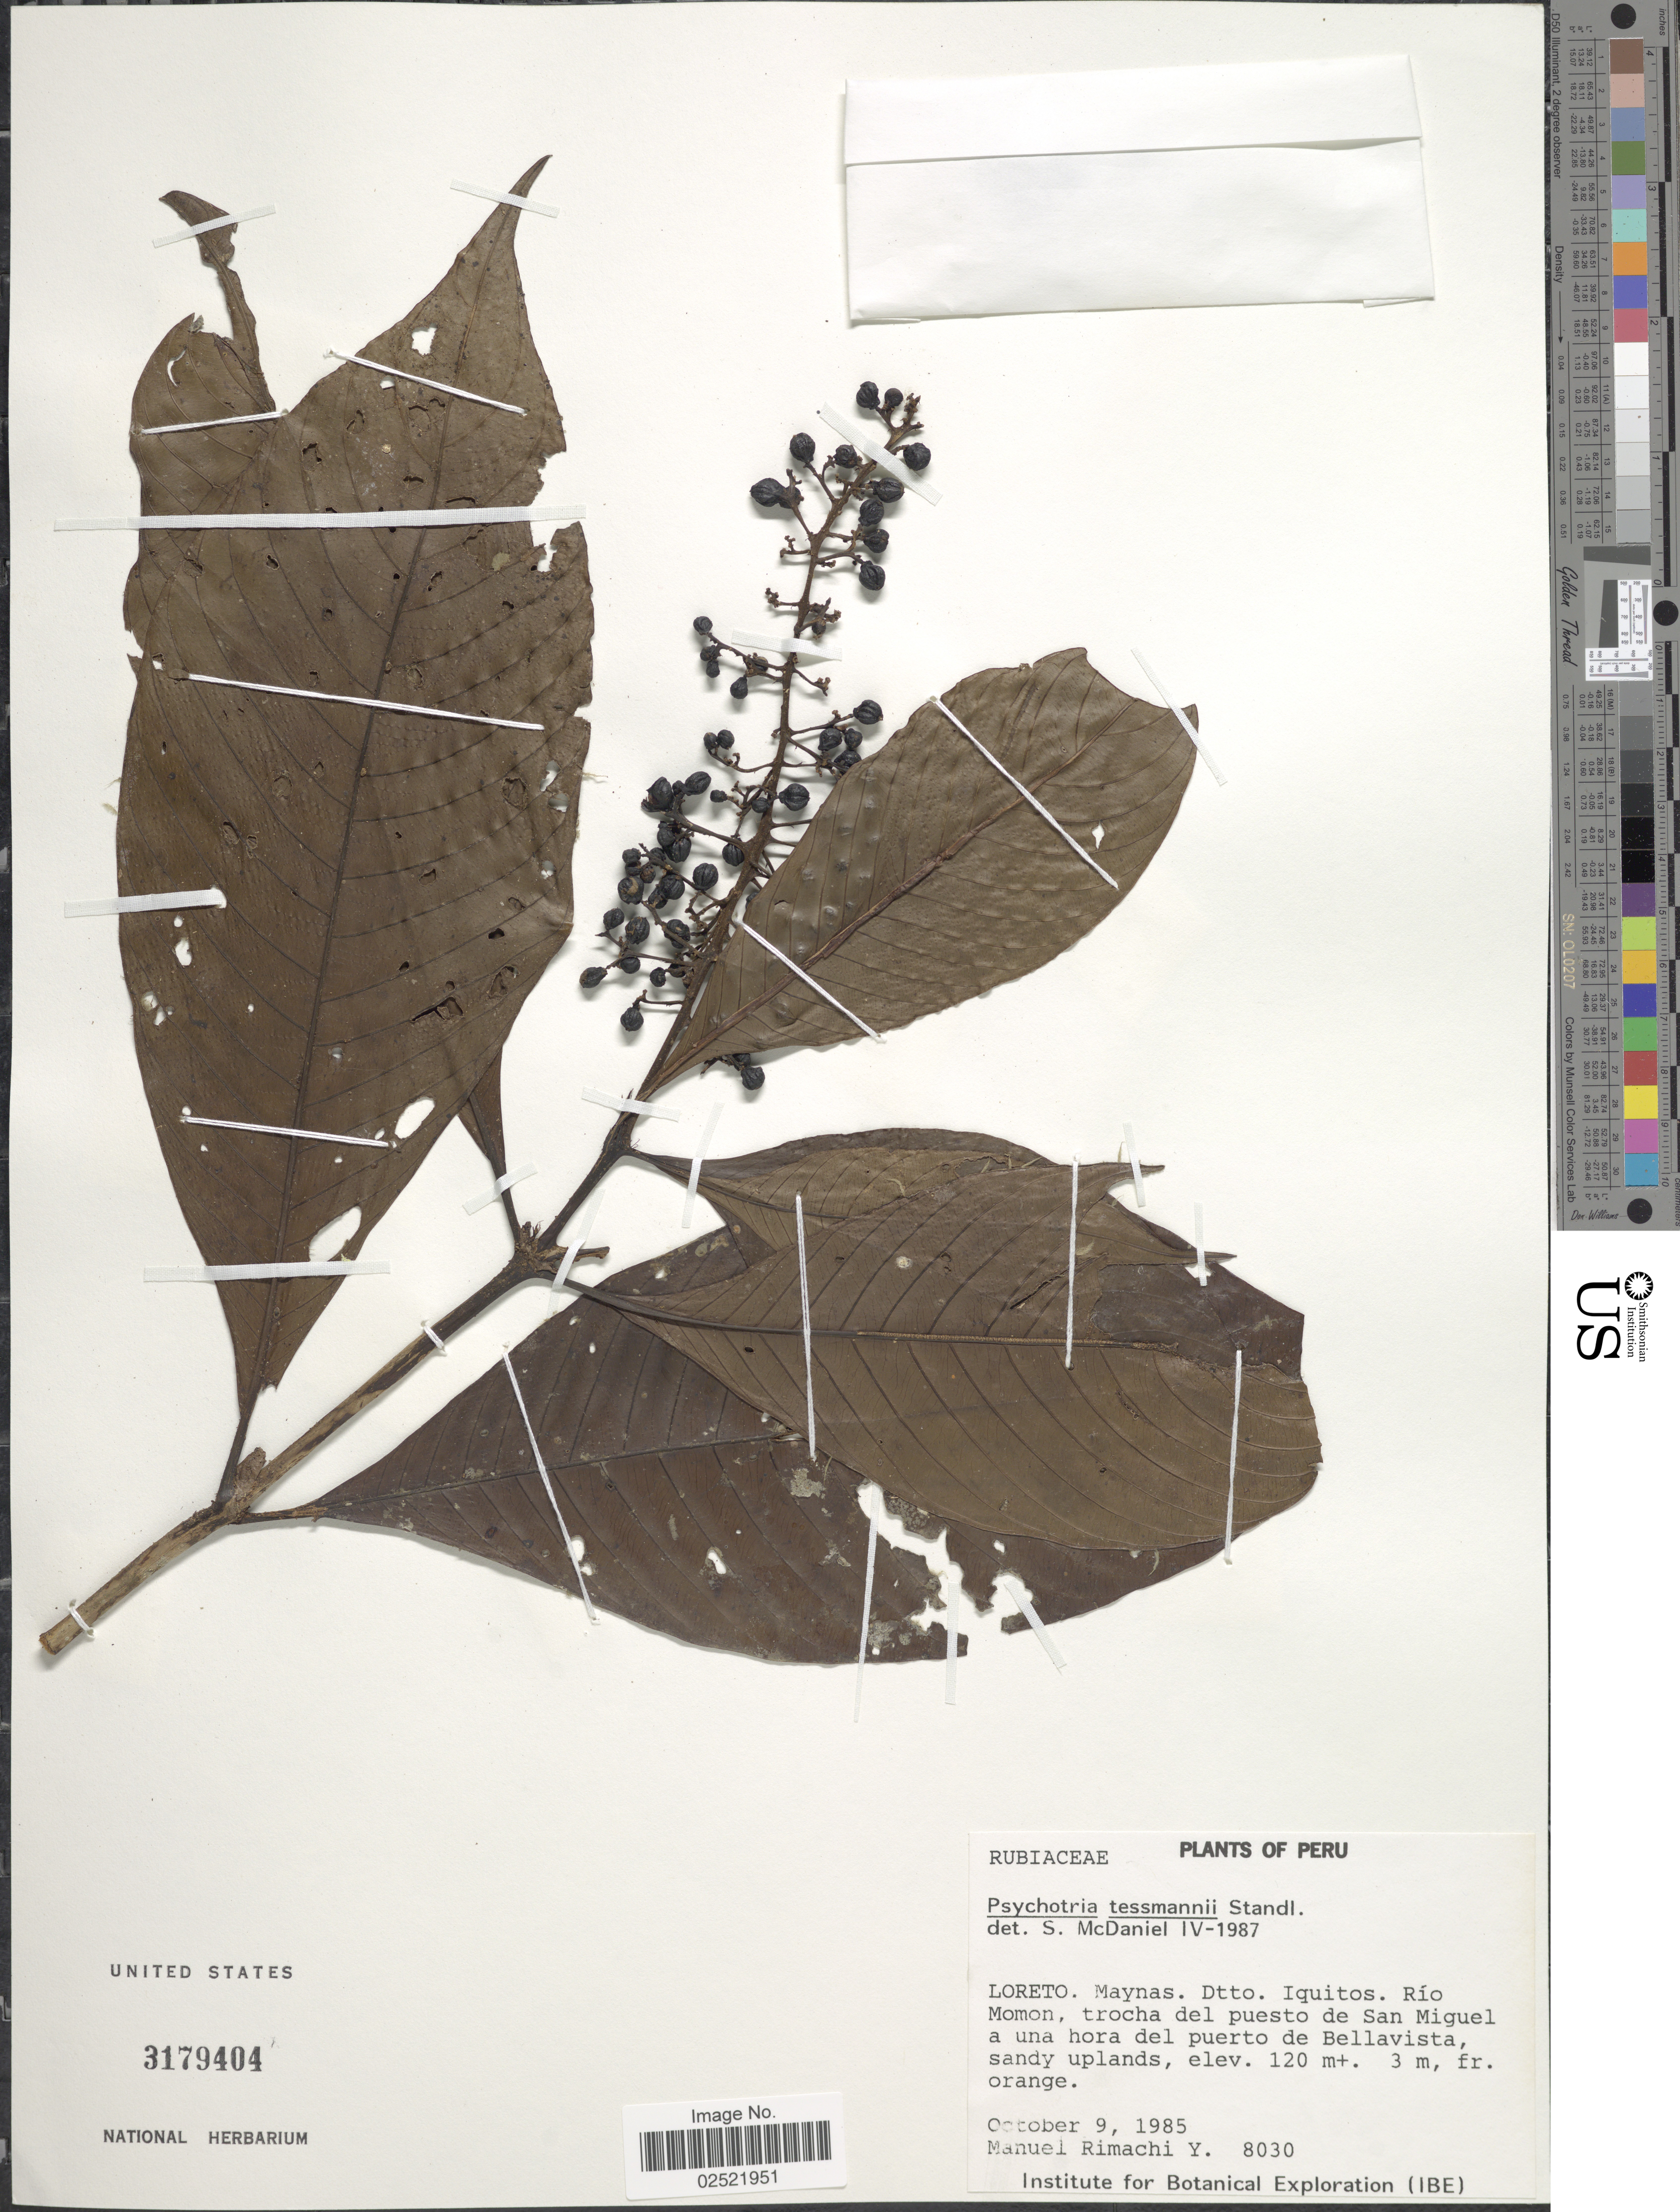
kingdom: Plantae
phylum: Tracheophyta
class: Magnoliopsida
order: Gentianales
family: Rubiaceae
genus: Psychotria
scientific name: Psychotria tessmannii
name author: Standl.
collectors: M. Rimachi Y.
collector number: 8030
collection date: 1985-10-09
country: Peru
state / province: Loreto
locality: Maynas, Dtto. Iquitos, Rio Momon, trocha del puesto de San Miguel a una hora del puerto de Bellavista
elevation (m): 120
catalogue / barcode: US 3179404